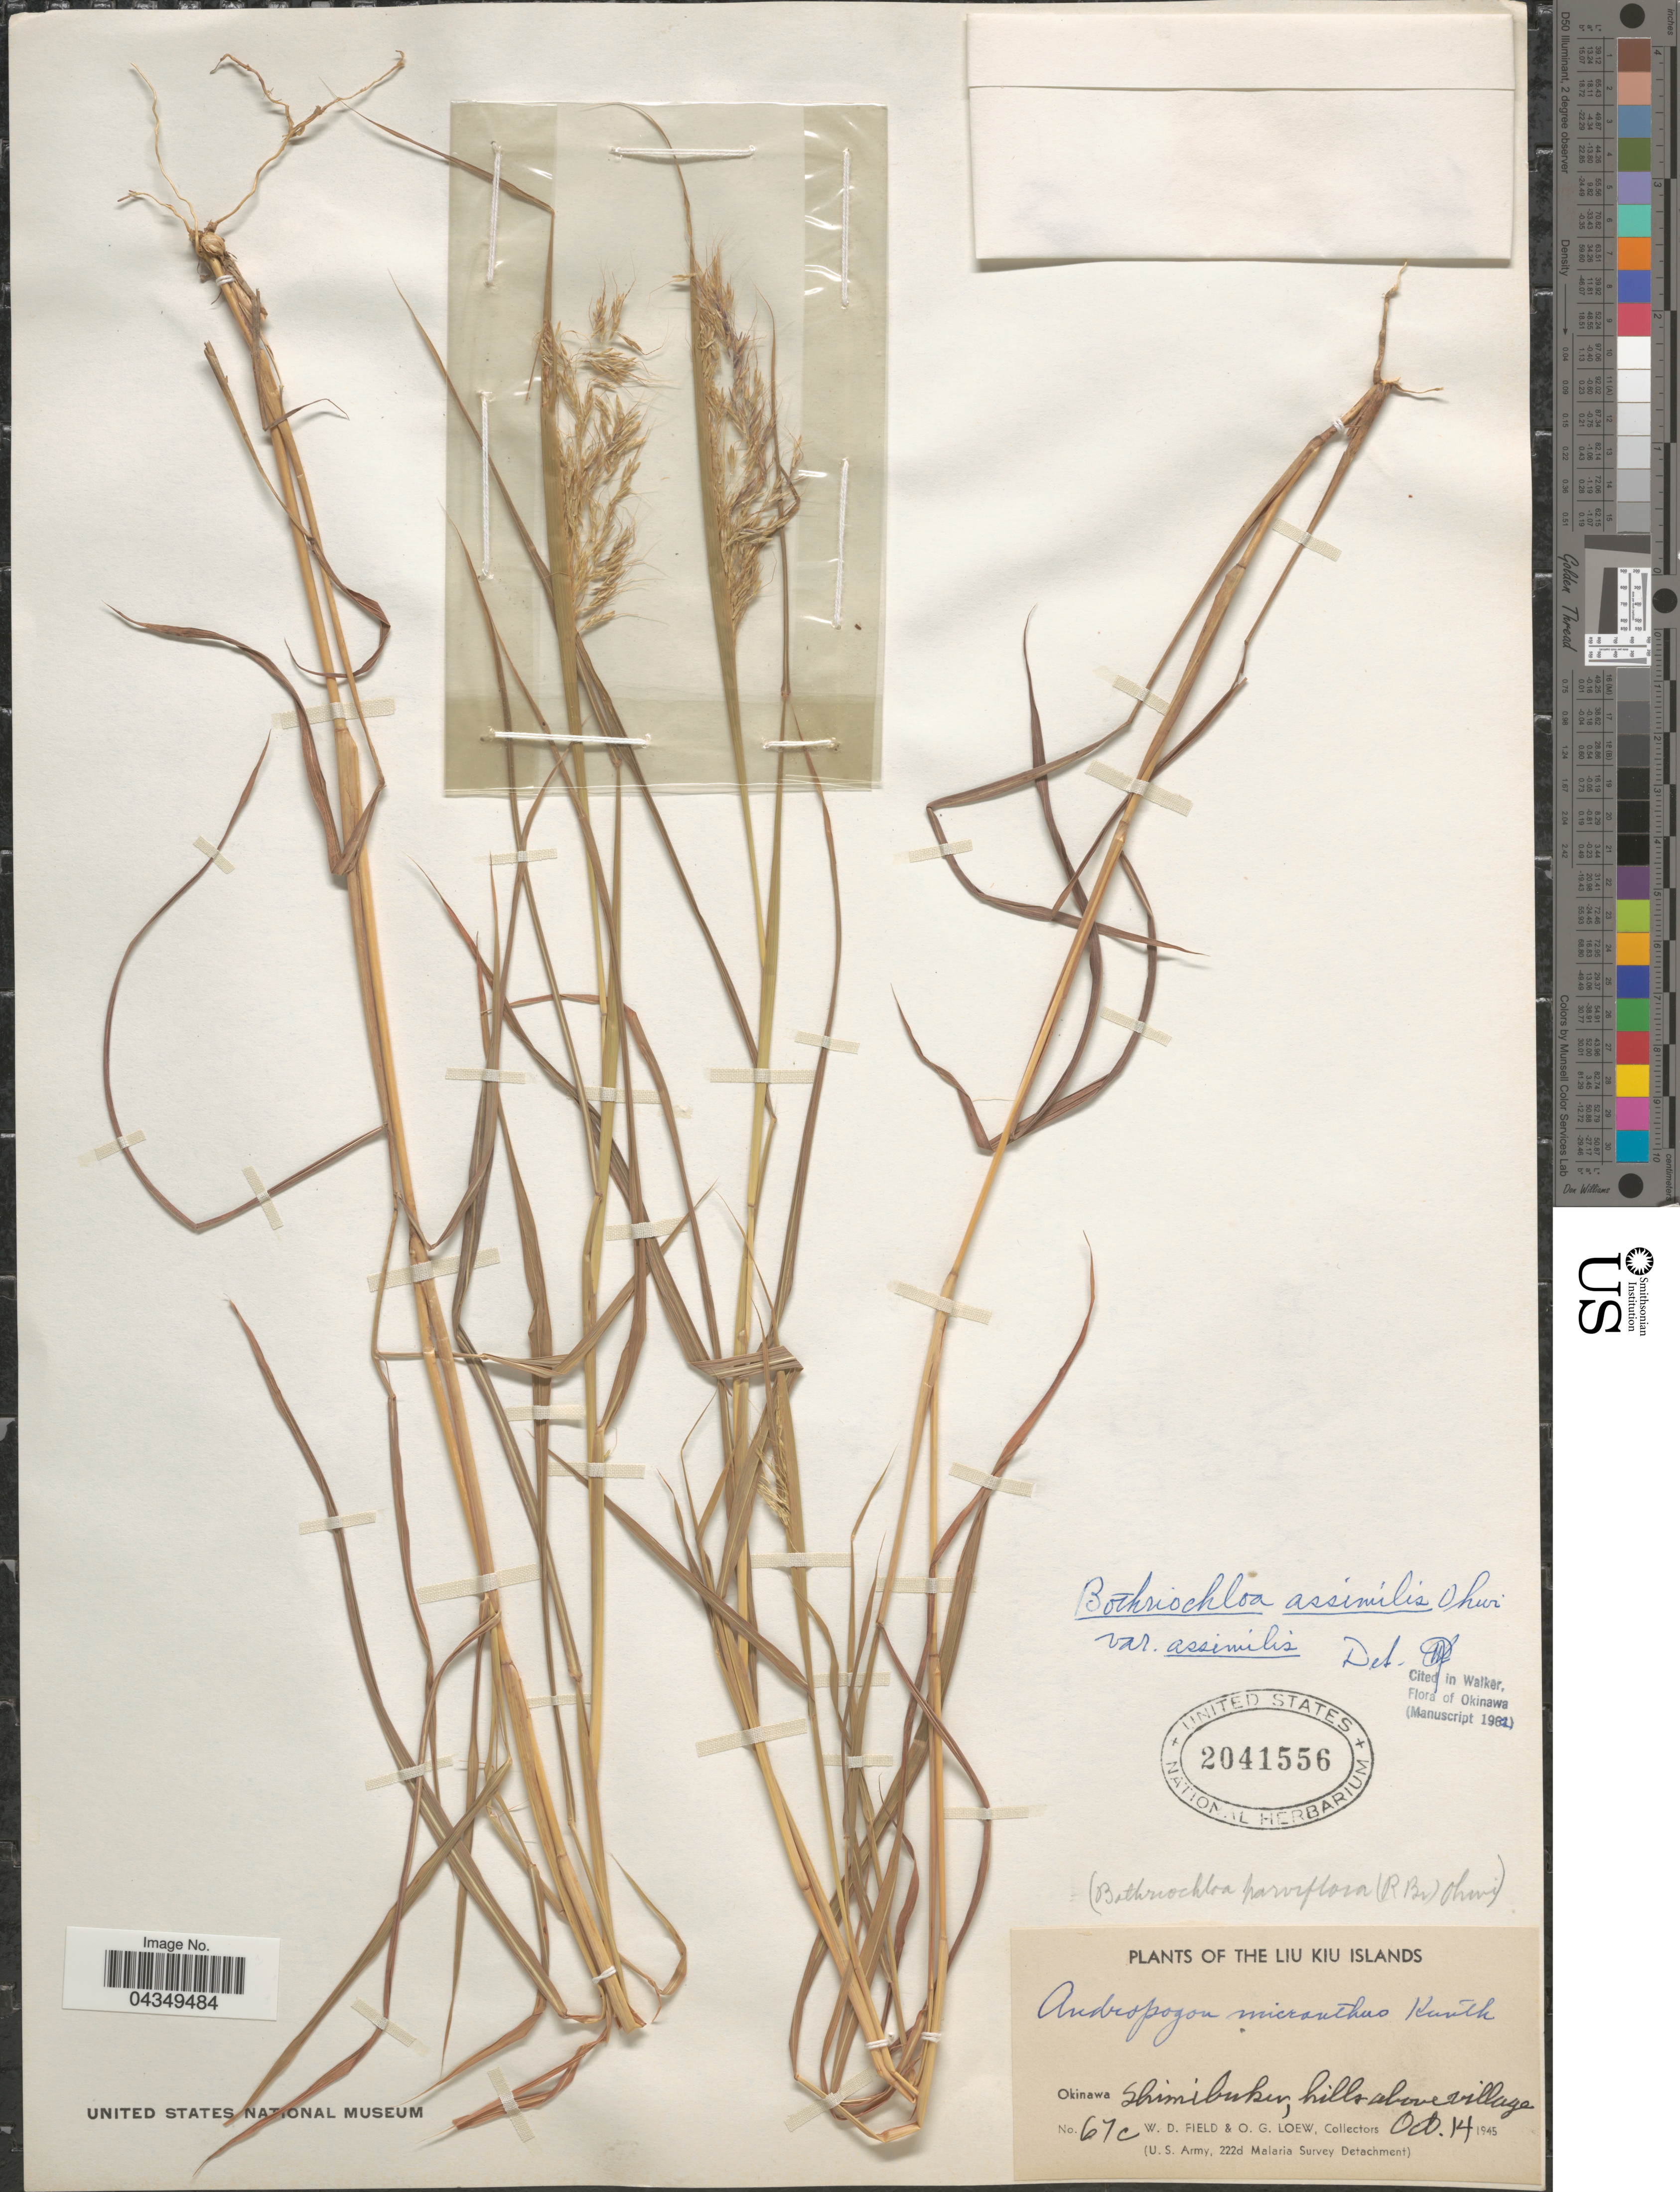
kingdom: Plantae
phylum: Tracheophyta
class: Liliopsida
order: Poales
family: Poaceae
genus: Capillipedium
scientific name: Capillipedium parviflorum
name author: (R. Br.) Stapf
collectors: W. D. Field & O. G. Loew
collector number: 67c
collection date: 1945-10-10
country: Japan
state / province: Okinawa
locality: The Liu Kiu Islands. Shimibuku, hills above village. (U.S. Army, 222d Malaria Survey Detachment).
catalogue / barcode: US 2041556